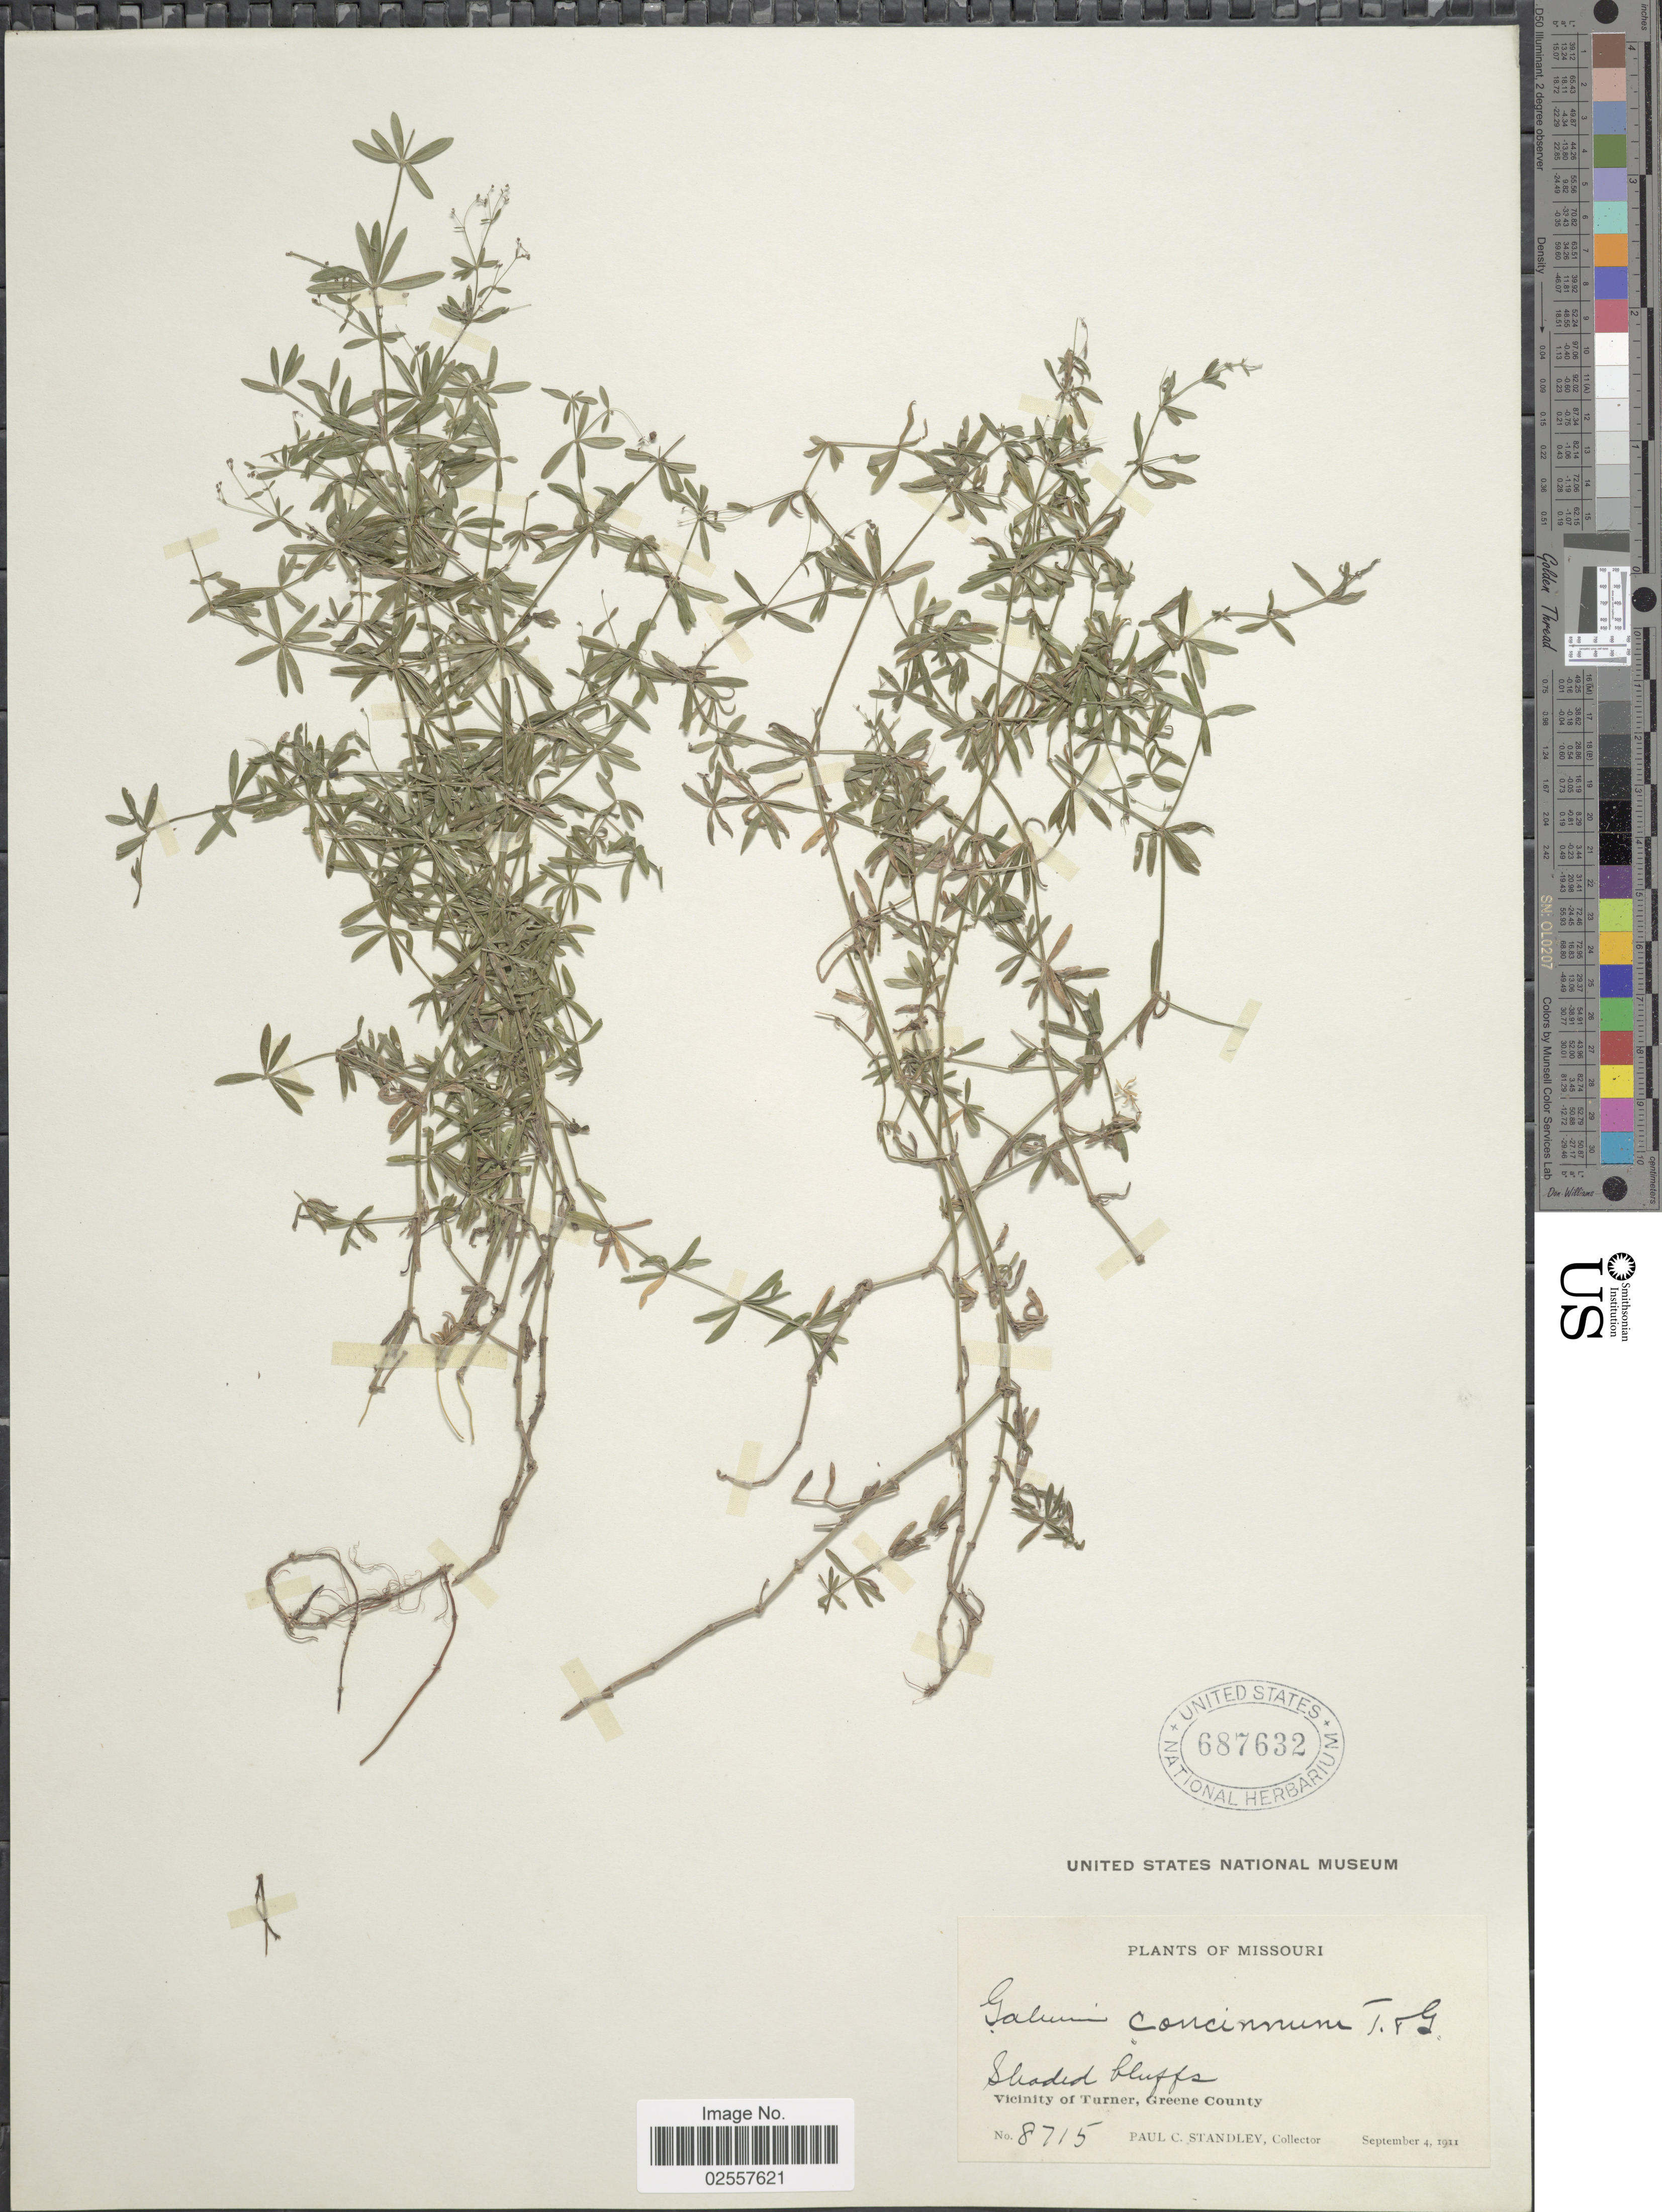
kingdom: Plantae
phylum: Tracheophyta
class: Magnoliopsida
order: Gentianales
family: Rubiaceae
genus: Galium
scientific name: Galium concinnum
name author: Torr. & A. Gray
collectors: P. C. Standley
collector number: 8715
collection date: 1911-09-04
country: United States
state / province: Missouri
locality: Shaded bluffs, Vicinity of Turner, Greene County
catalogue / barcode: US 687632